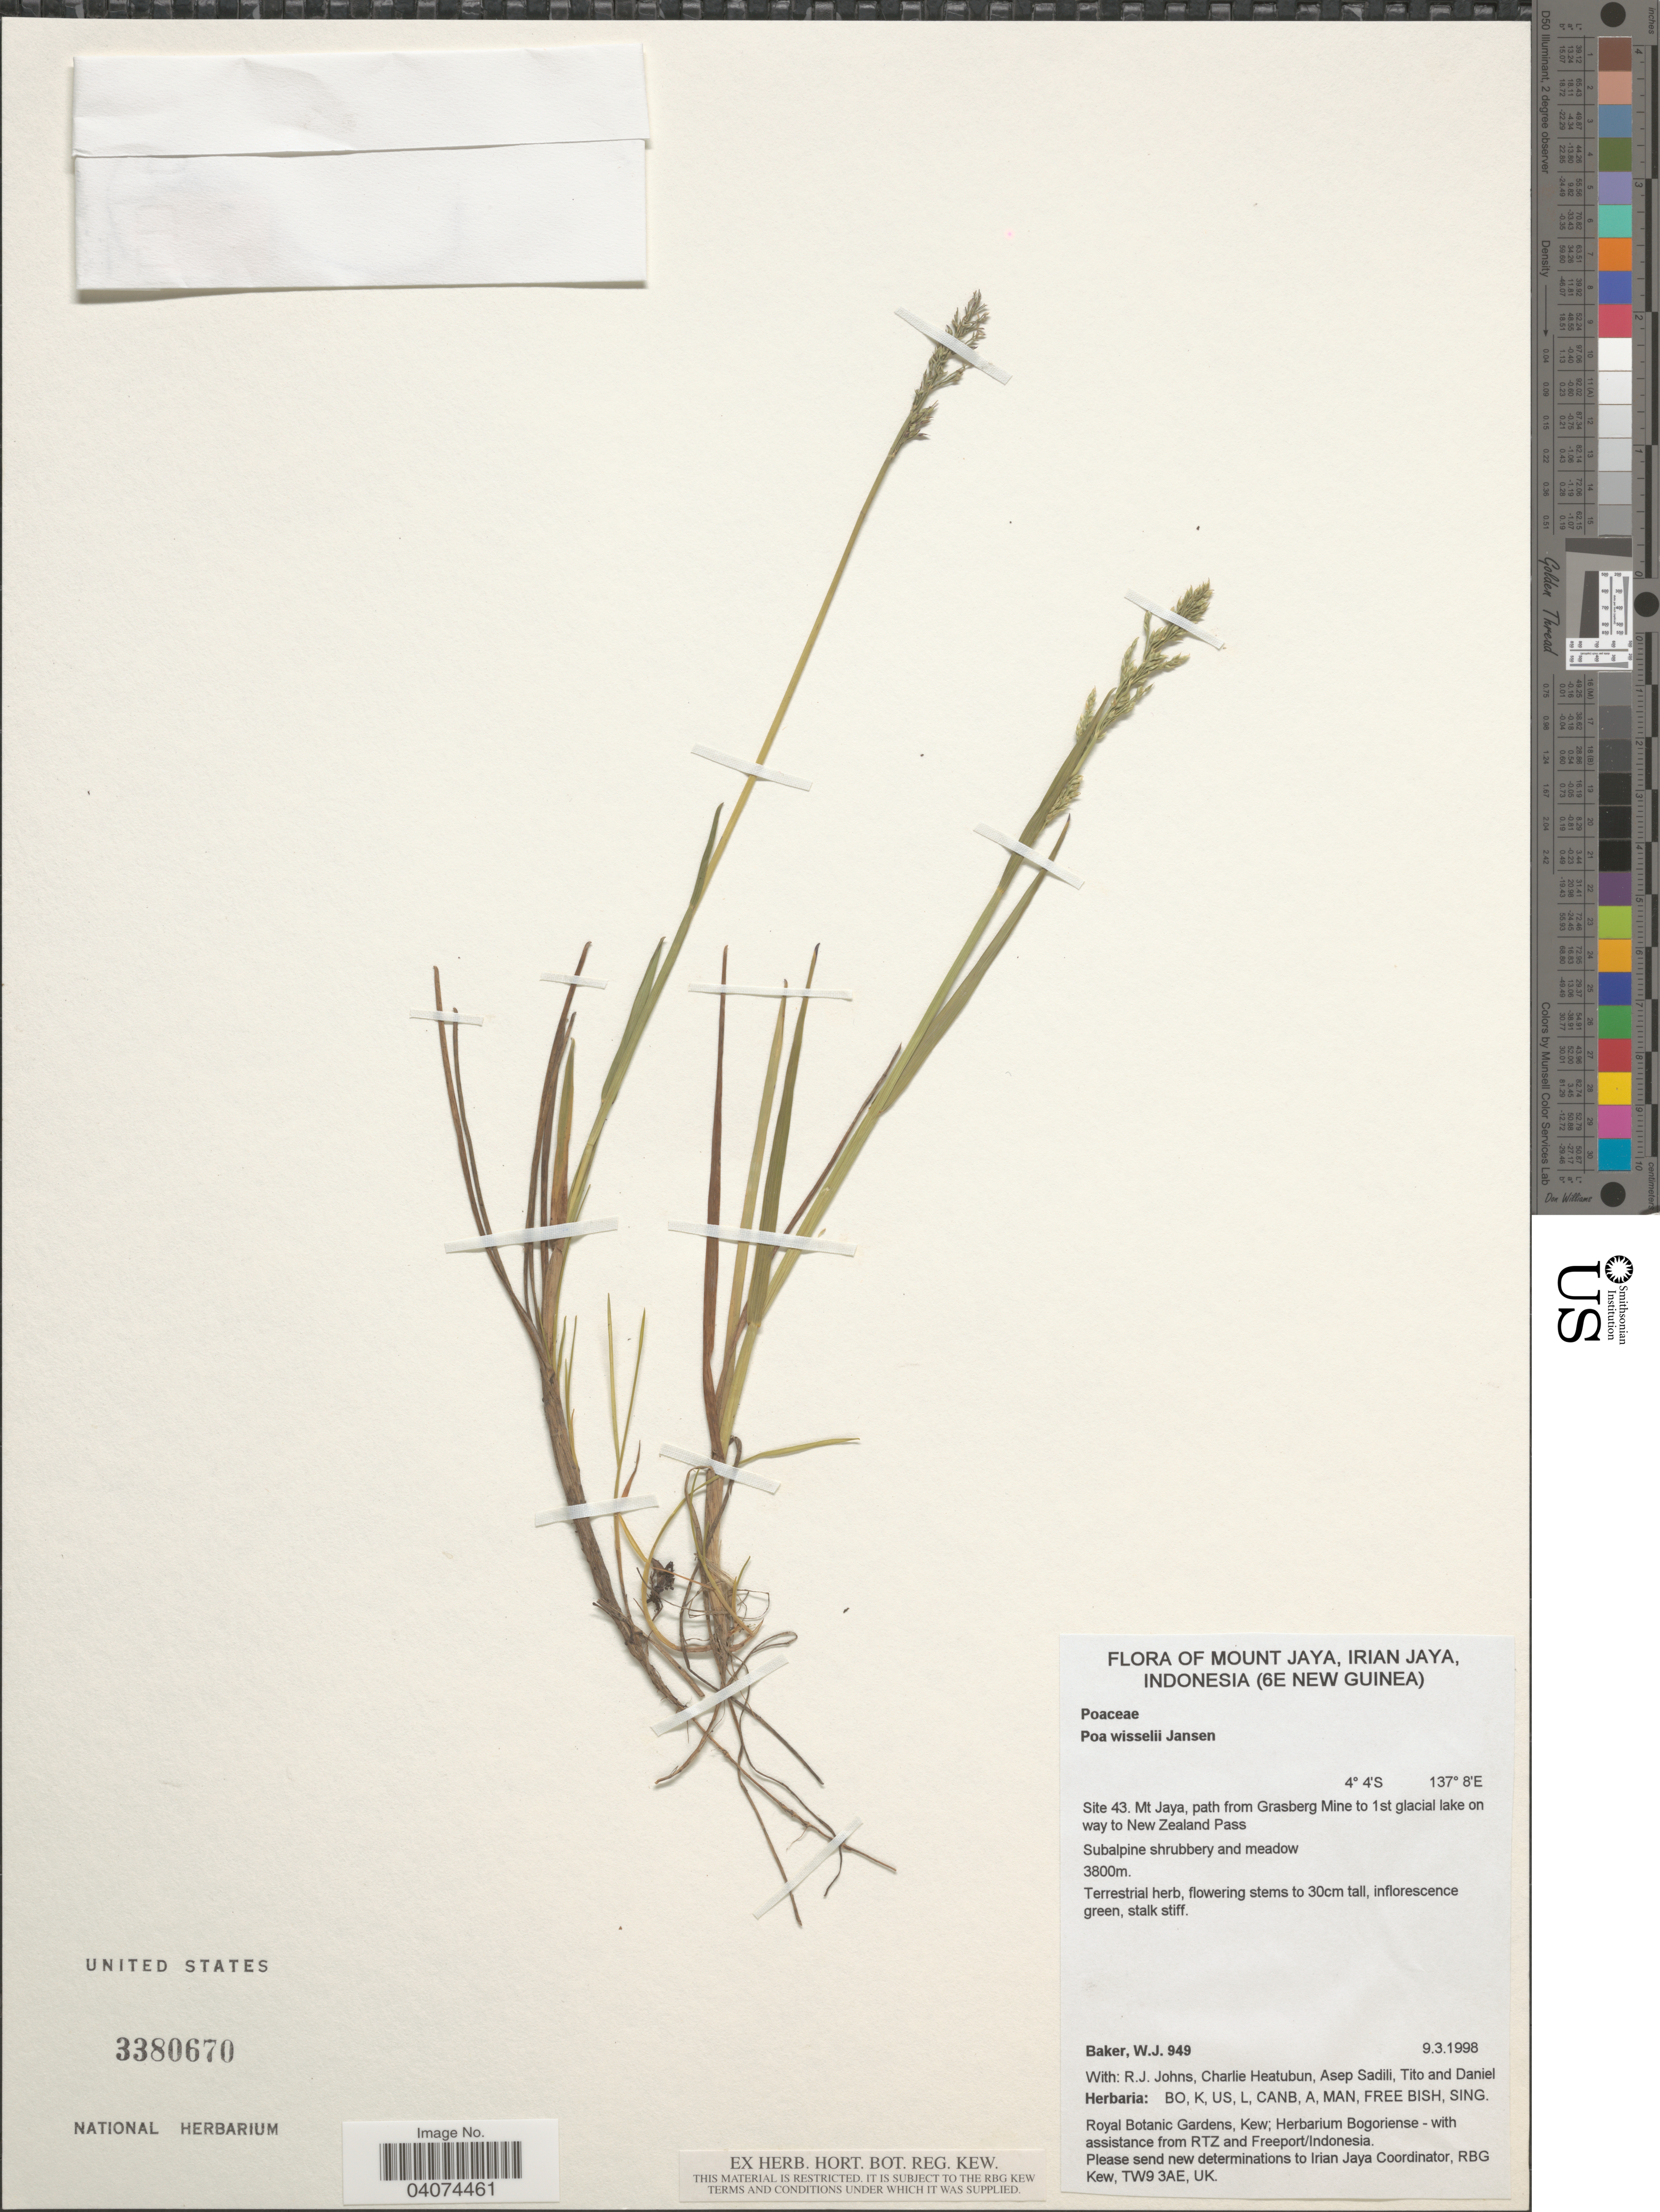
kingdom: Plantae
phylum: Tracheophyta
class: Liliopsida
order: Poales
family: Poaceae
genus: Poa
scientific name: Poa wisselii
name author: Jansen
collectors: W. J. Baker, R. Johns, C. Heatubun & A. Sadili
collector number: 949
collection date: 1998-03-09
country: Indonesia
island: New Guinea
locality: Mount Jaya, Irian Jaya (6e New Guinea). Site 43. Mt Jaya, path from Grasberg Mine to 1st glacial lake on way to New Zealand Pass.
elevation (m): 3800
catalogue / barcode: US 3380670